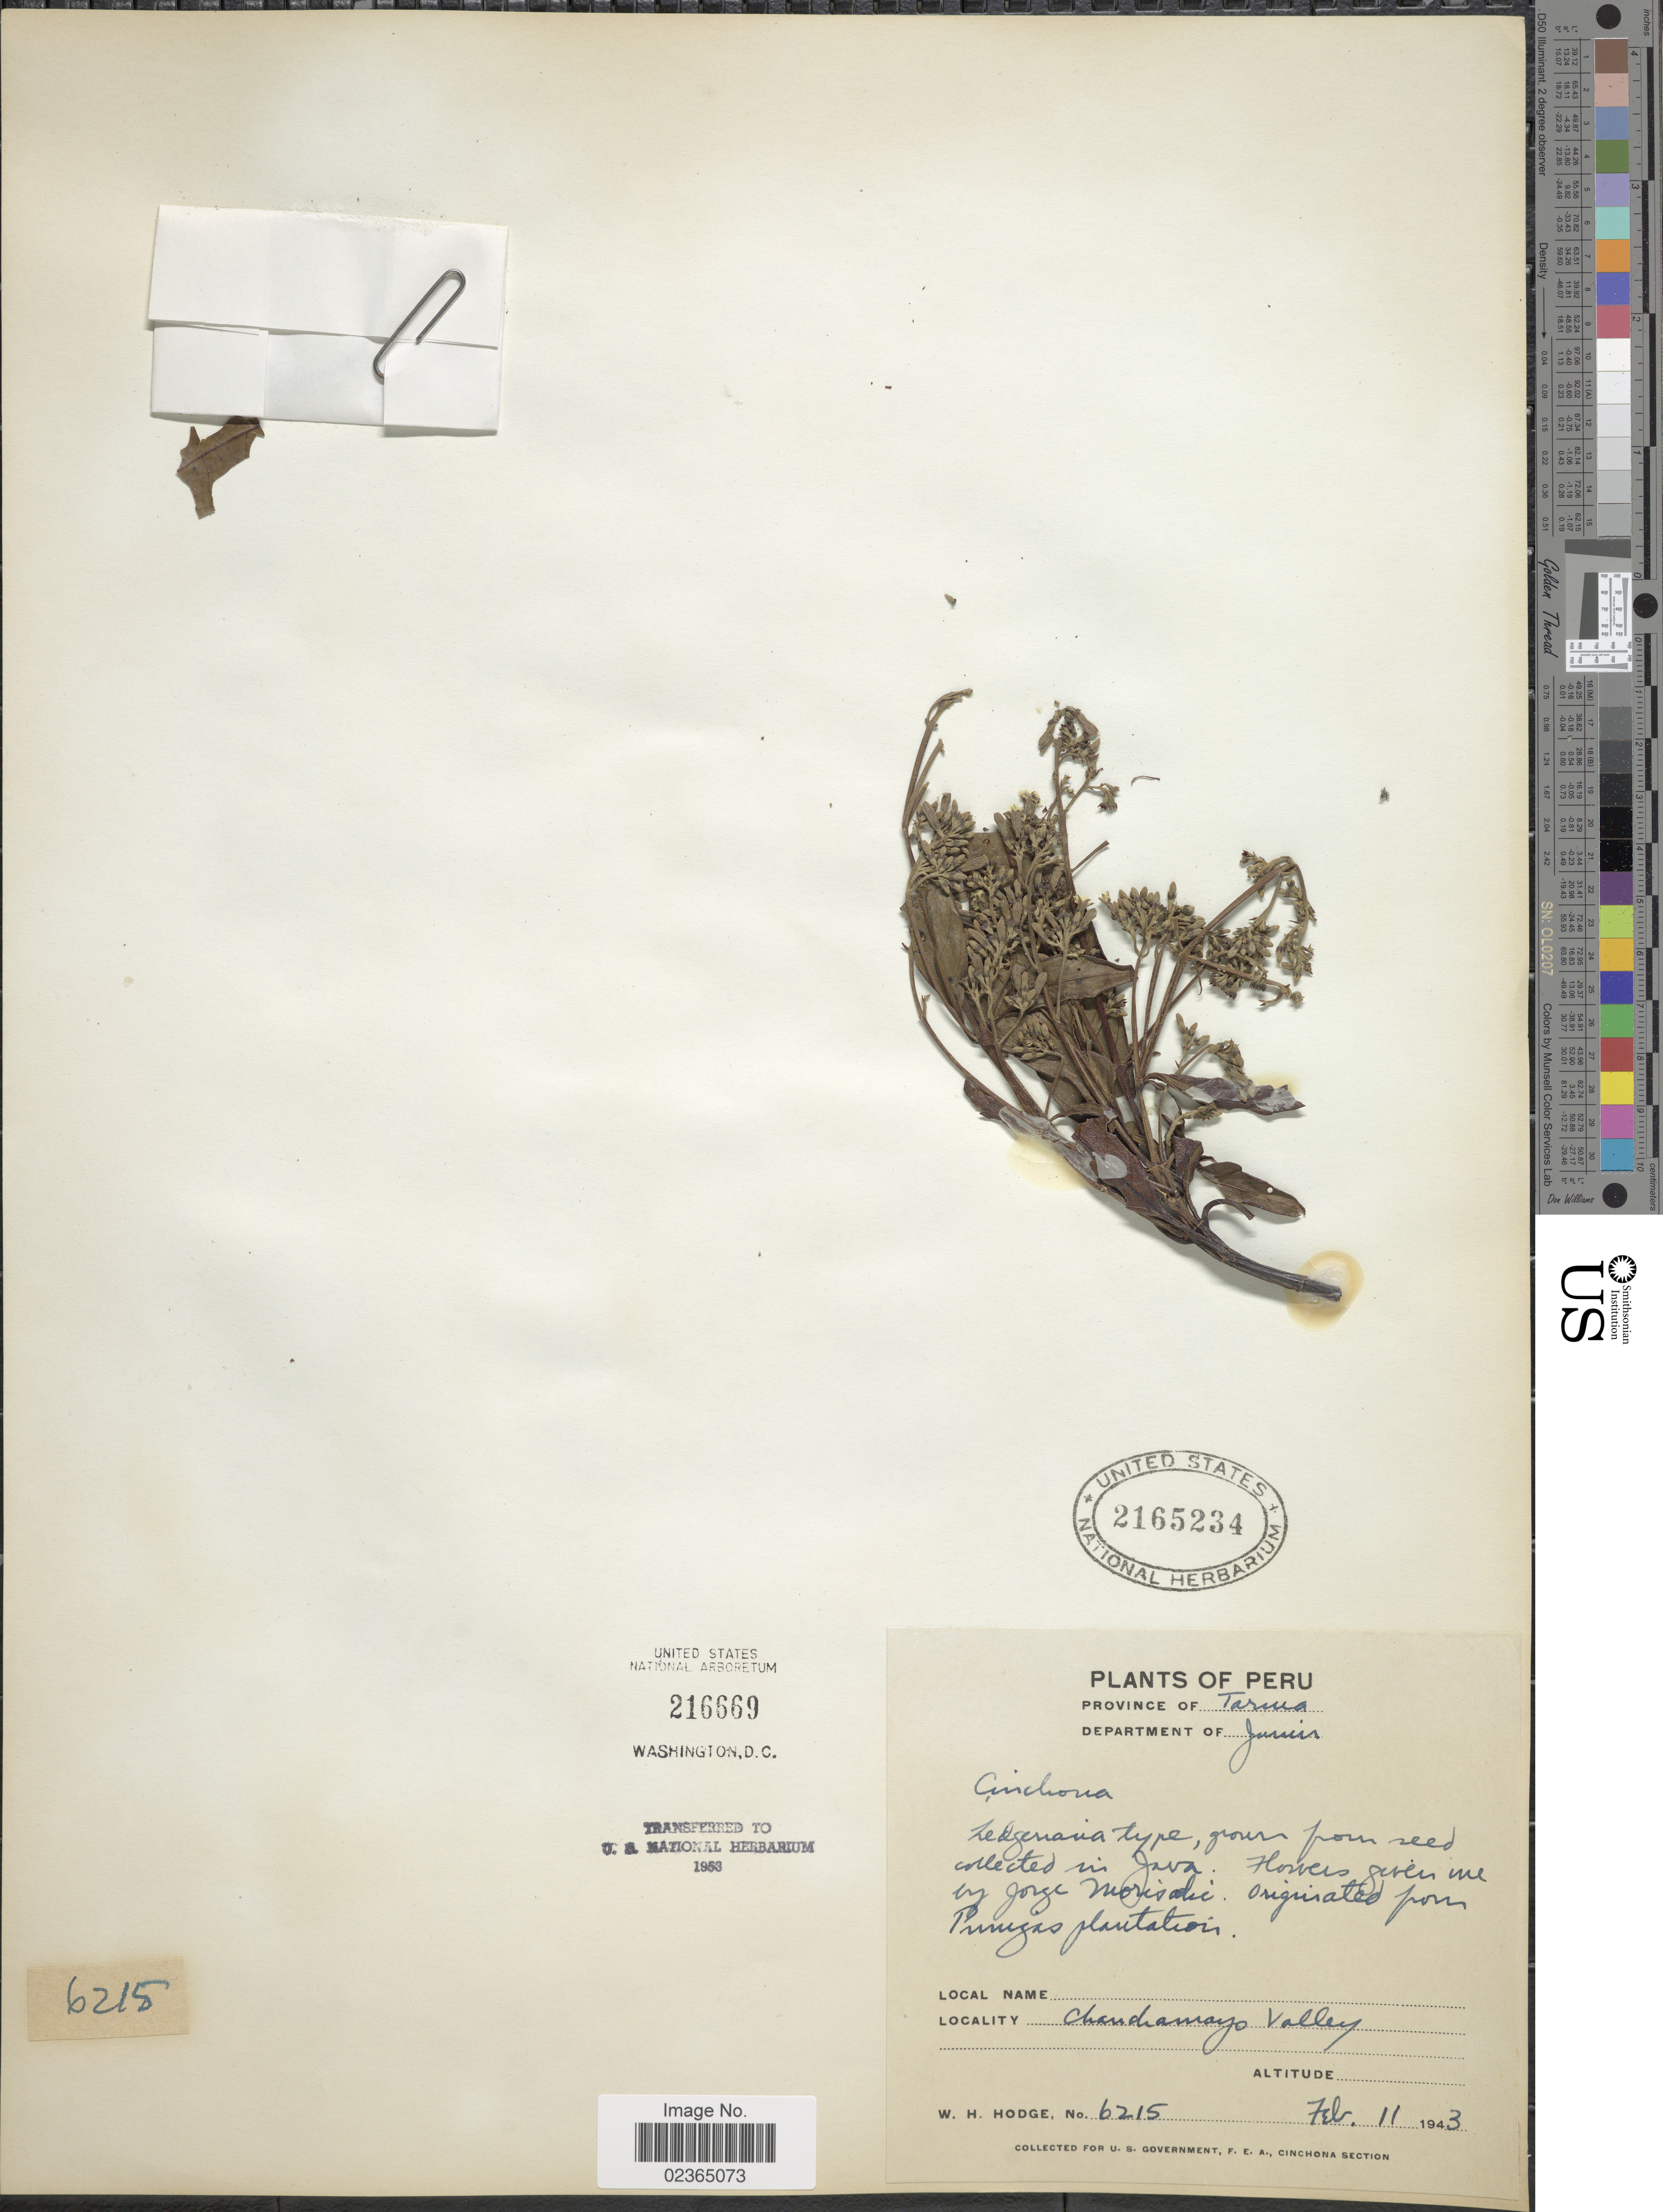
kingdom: Plantae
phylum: Tracheophyta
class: Magnoliopsida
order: Gentianales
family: Rubiaceae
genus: Cinchona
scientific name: Cinchona sp.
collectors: W. Hodge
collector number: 6215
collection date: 1943-02-11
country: Peru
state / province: Junín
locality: Province of Tarma. Punujas plantation Chanchamayo Valley [interpreted]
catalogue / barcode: US 2165234